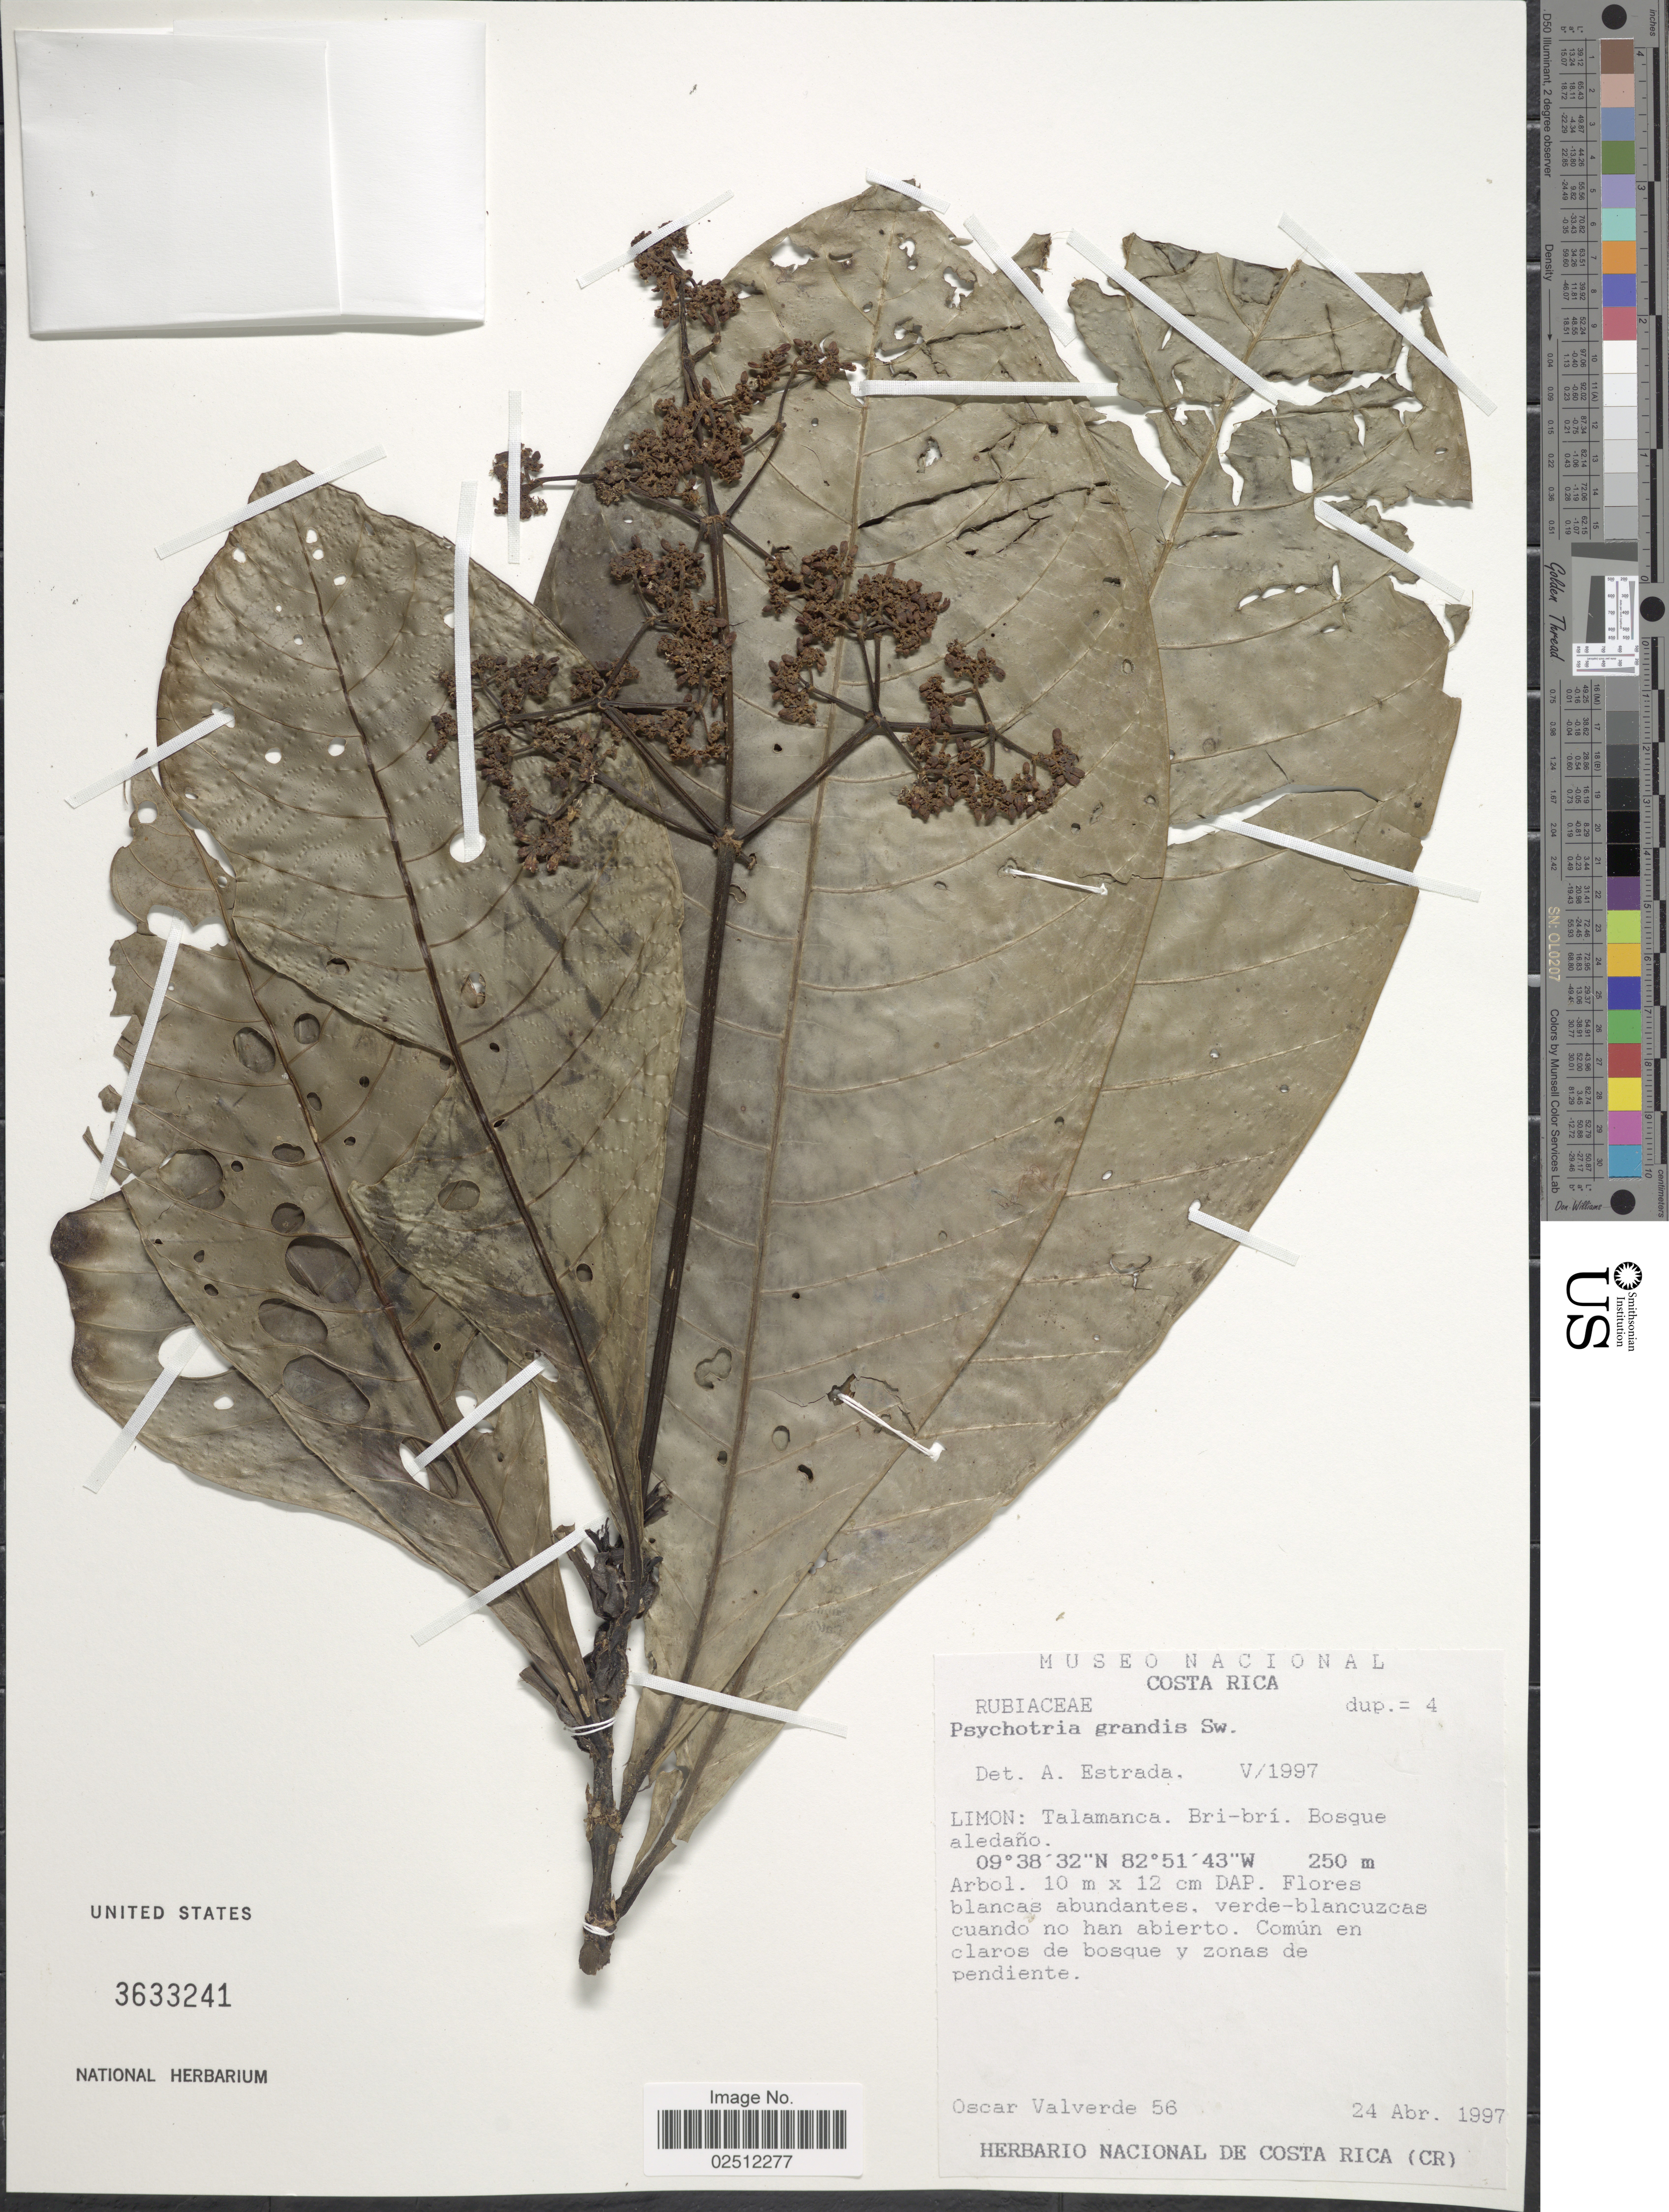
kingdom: Plantae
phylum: Tracheophyta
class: Magnoliopsida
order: Gentianales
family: Rubiaceae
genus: Psychotria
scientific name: Psychotria grandis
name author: Sw.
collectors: O. Valverde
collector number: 56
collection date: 1997-04-24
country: Costa Rica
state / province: Limón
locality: Talamanca. Bri-brí. Bosque aledaño.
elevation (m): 250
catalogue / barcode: US 3633241